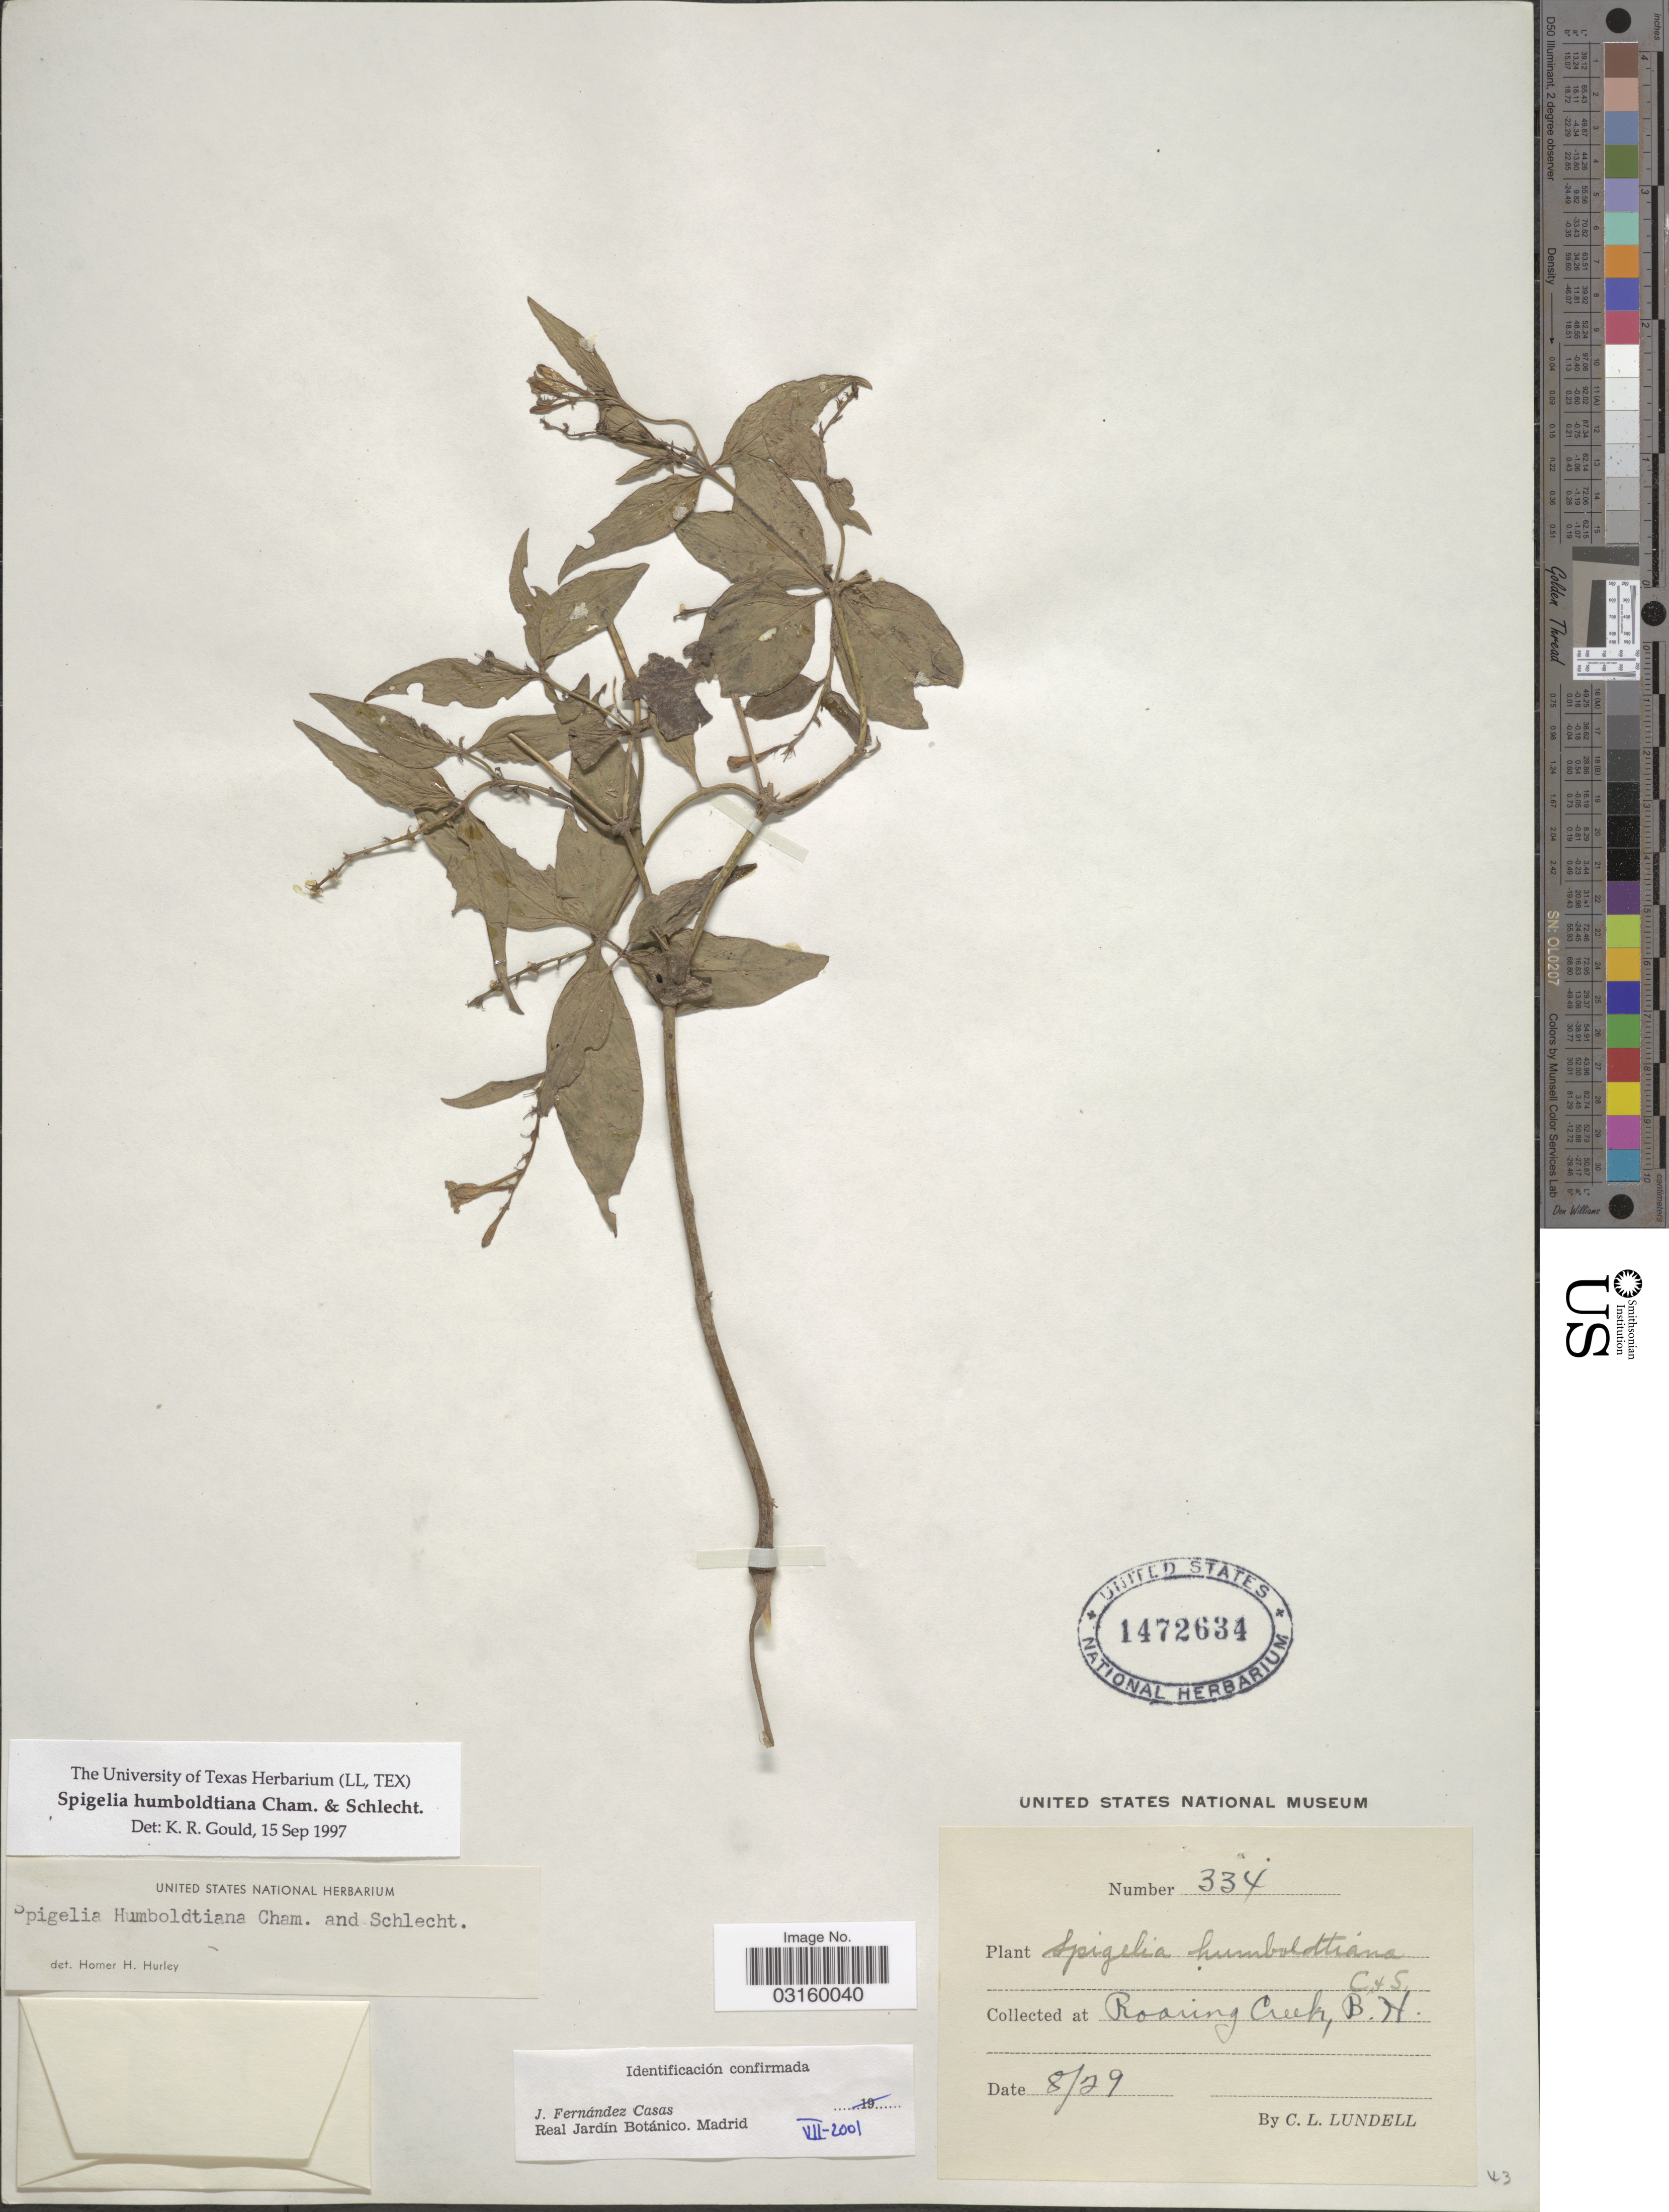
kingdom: Plantae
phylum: Tracheophyta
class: Magnoliopsida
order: Gentianales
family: Loganiaceae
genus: Spigelia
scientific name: Spigelia humboldtiana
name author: Cham. & Schltdl.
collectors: C. L. Lundell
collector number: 334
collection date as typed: Transcribed d/m/y: /8/29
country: Belize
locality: Roaring Creek, B.H.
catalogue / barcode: US 1472634